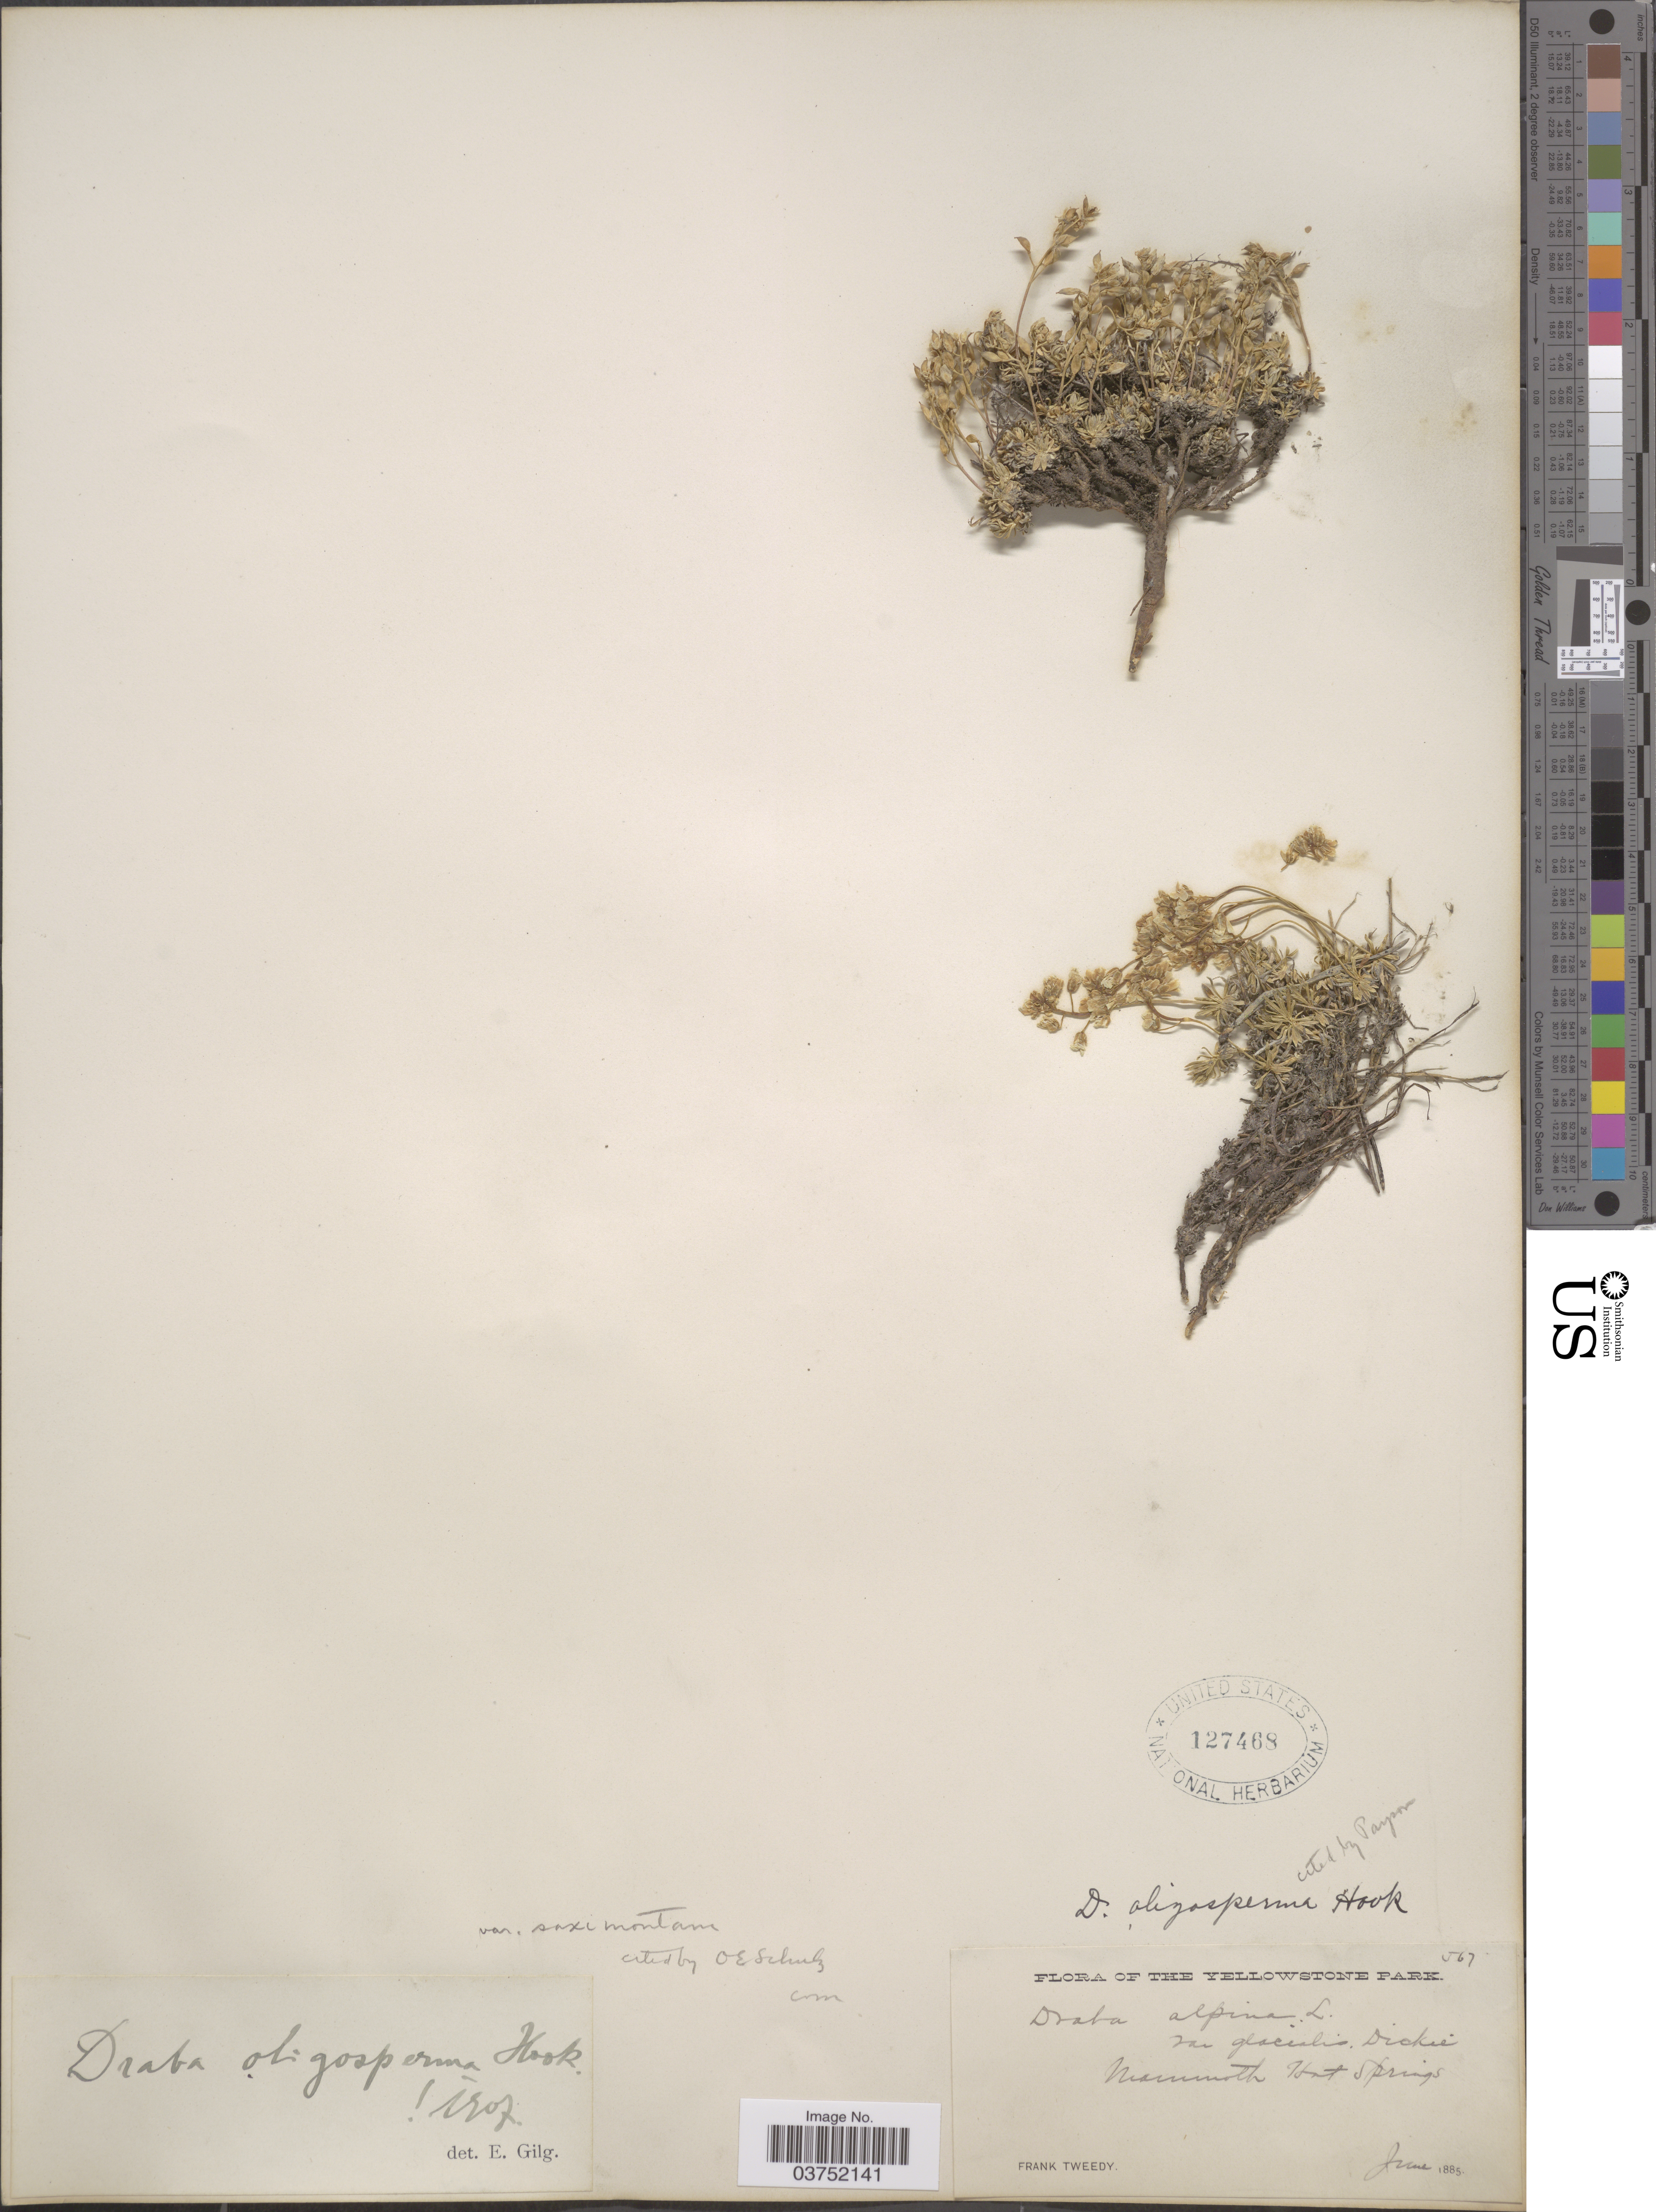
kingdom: Plantae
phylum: Tracheophyta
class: Magnoliopsida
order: Brassicales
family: Brassicaceae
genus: Draba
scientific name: Draba oligosperma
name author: Hook.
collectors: F. Tweedy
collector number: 567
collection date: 1885-06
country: United States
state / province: Wyoming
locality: Yellowstone Park. Mammoth Hot Springs.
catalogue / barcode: US 127468